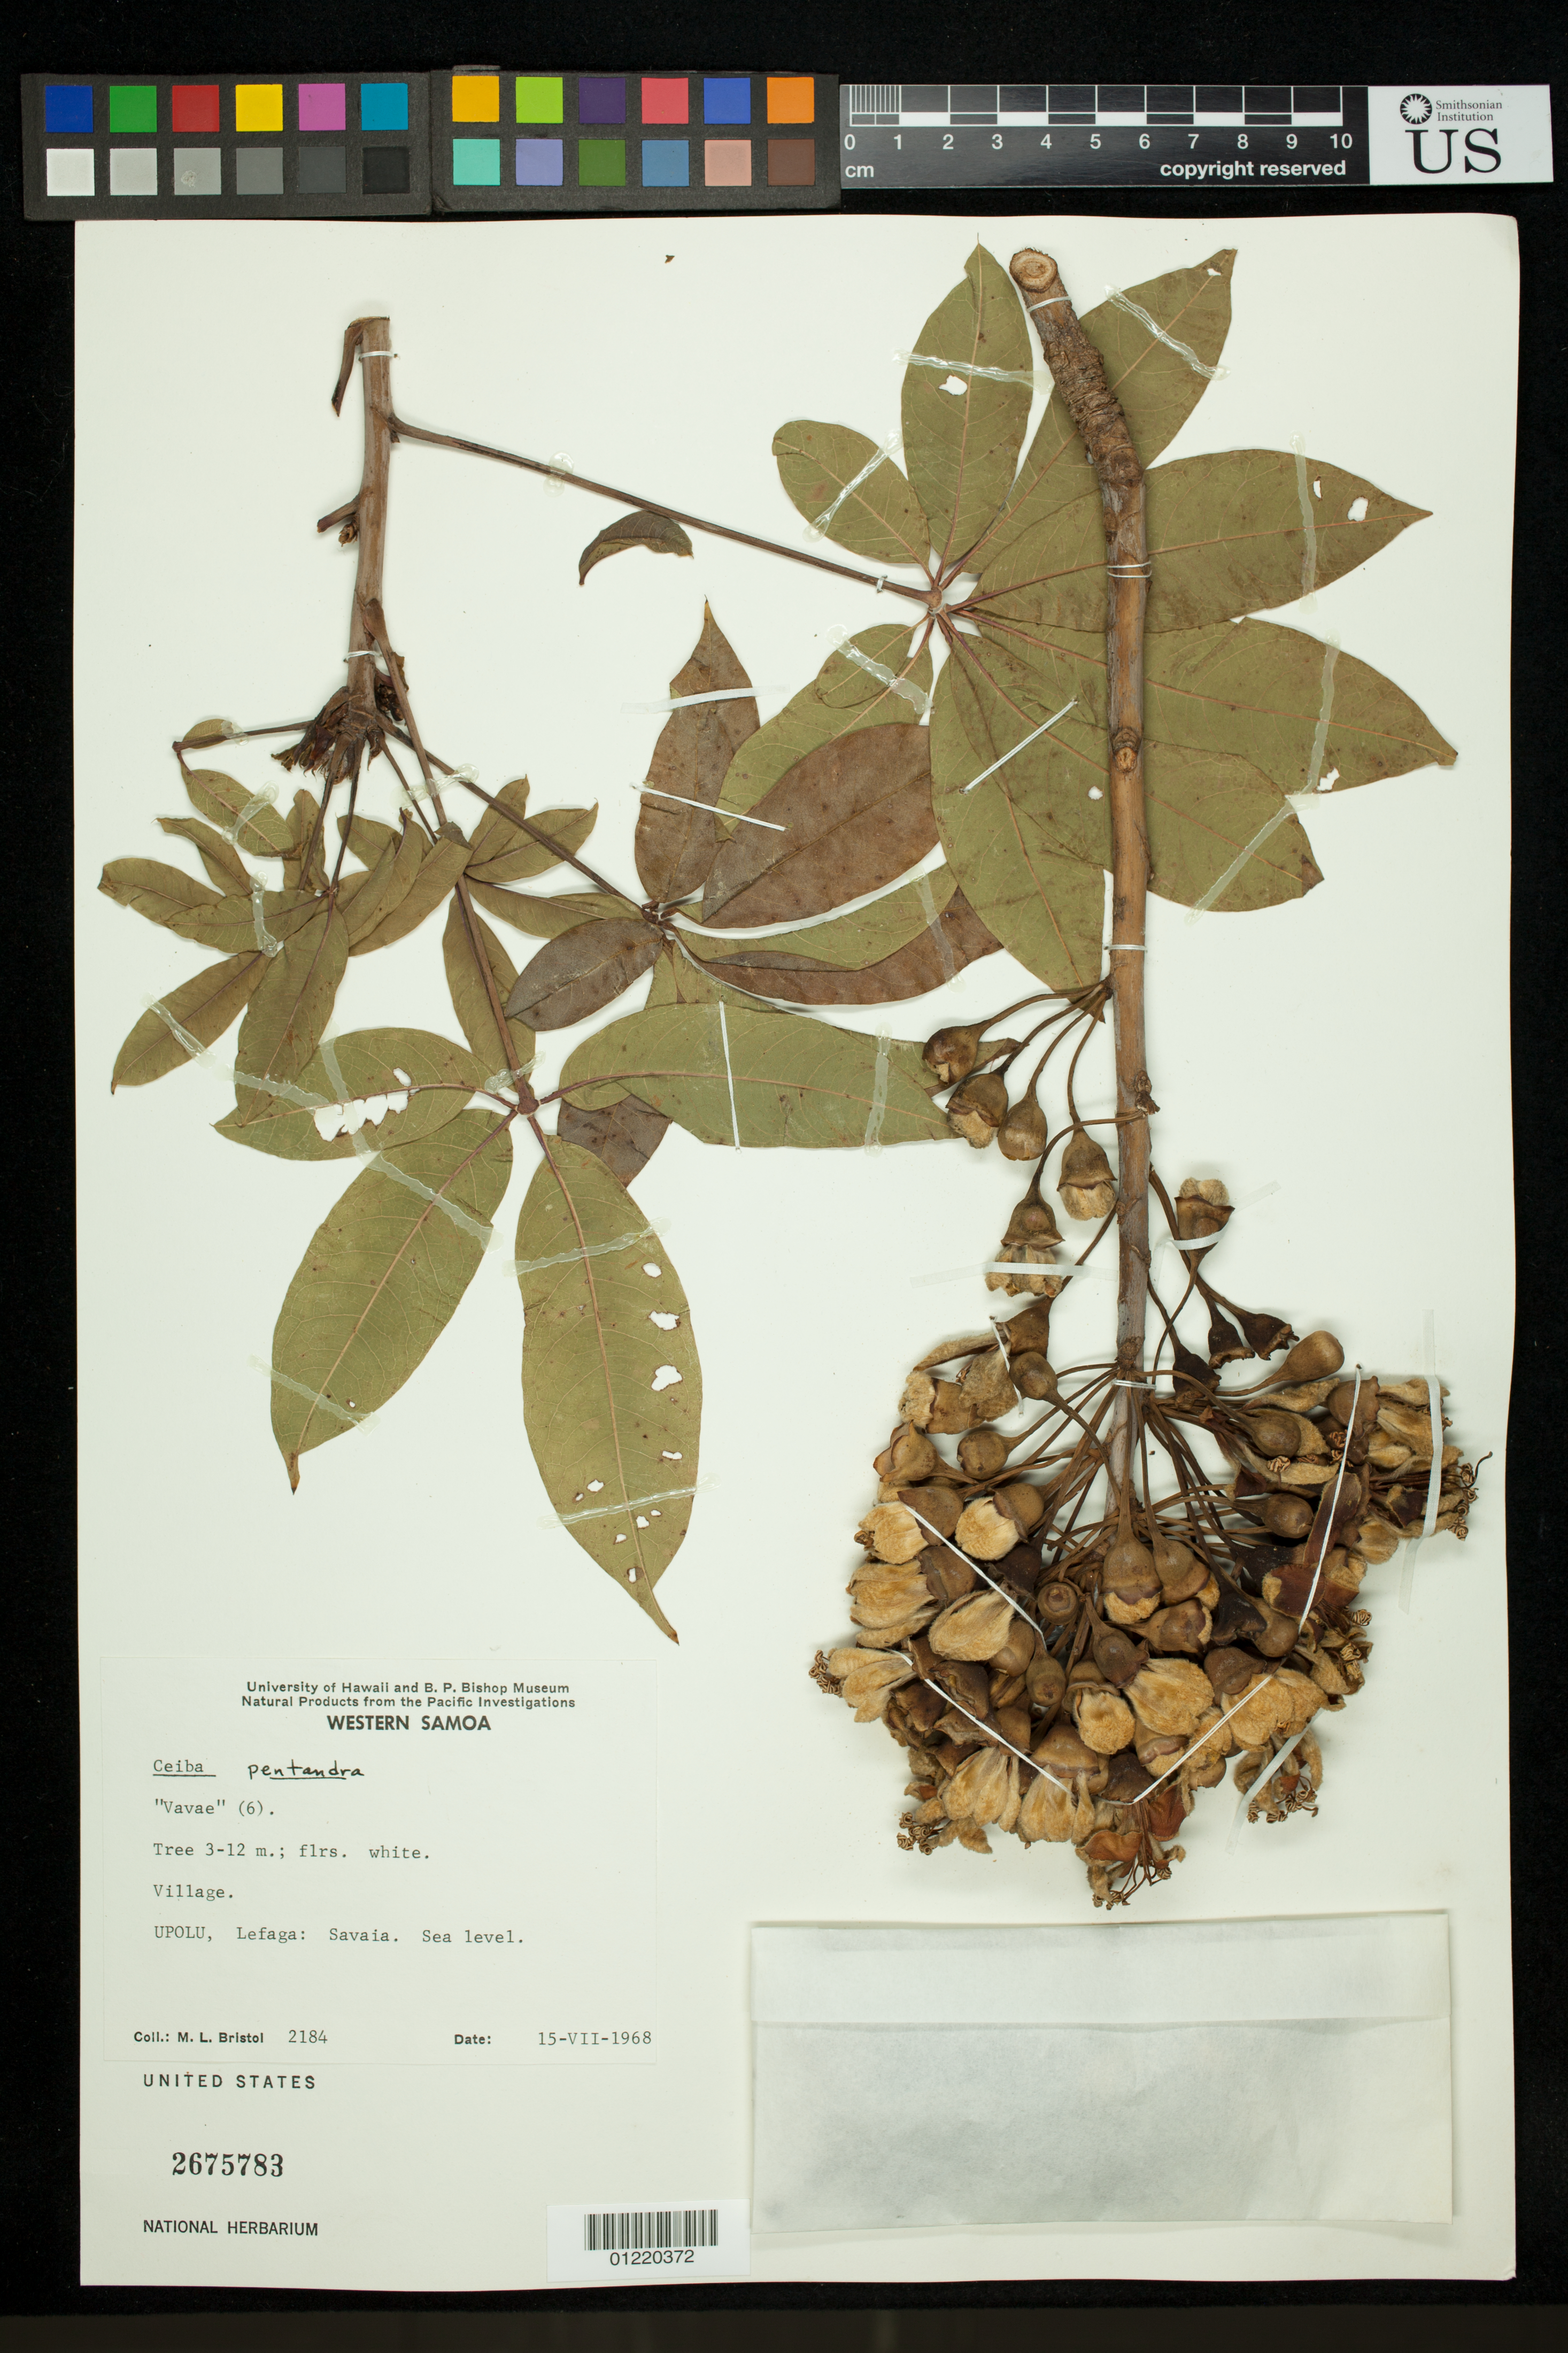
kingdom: Plantae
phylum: Tracheophyta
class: Magnoliopsida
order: Malvales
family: Malvaceae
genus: Ceiba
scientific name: Ceiba pentandra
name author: (L.) Gaertn.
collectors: M. L. Bristol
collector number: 2184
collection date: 1968-07-15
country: Samoa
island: Upolu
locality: Lefaga: Savaia.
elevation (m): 0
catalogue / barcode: US 2675783